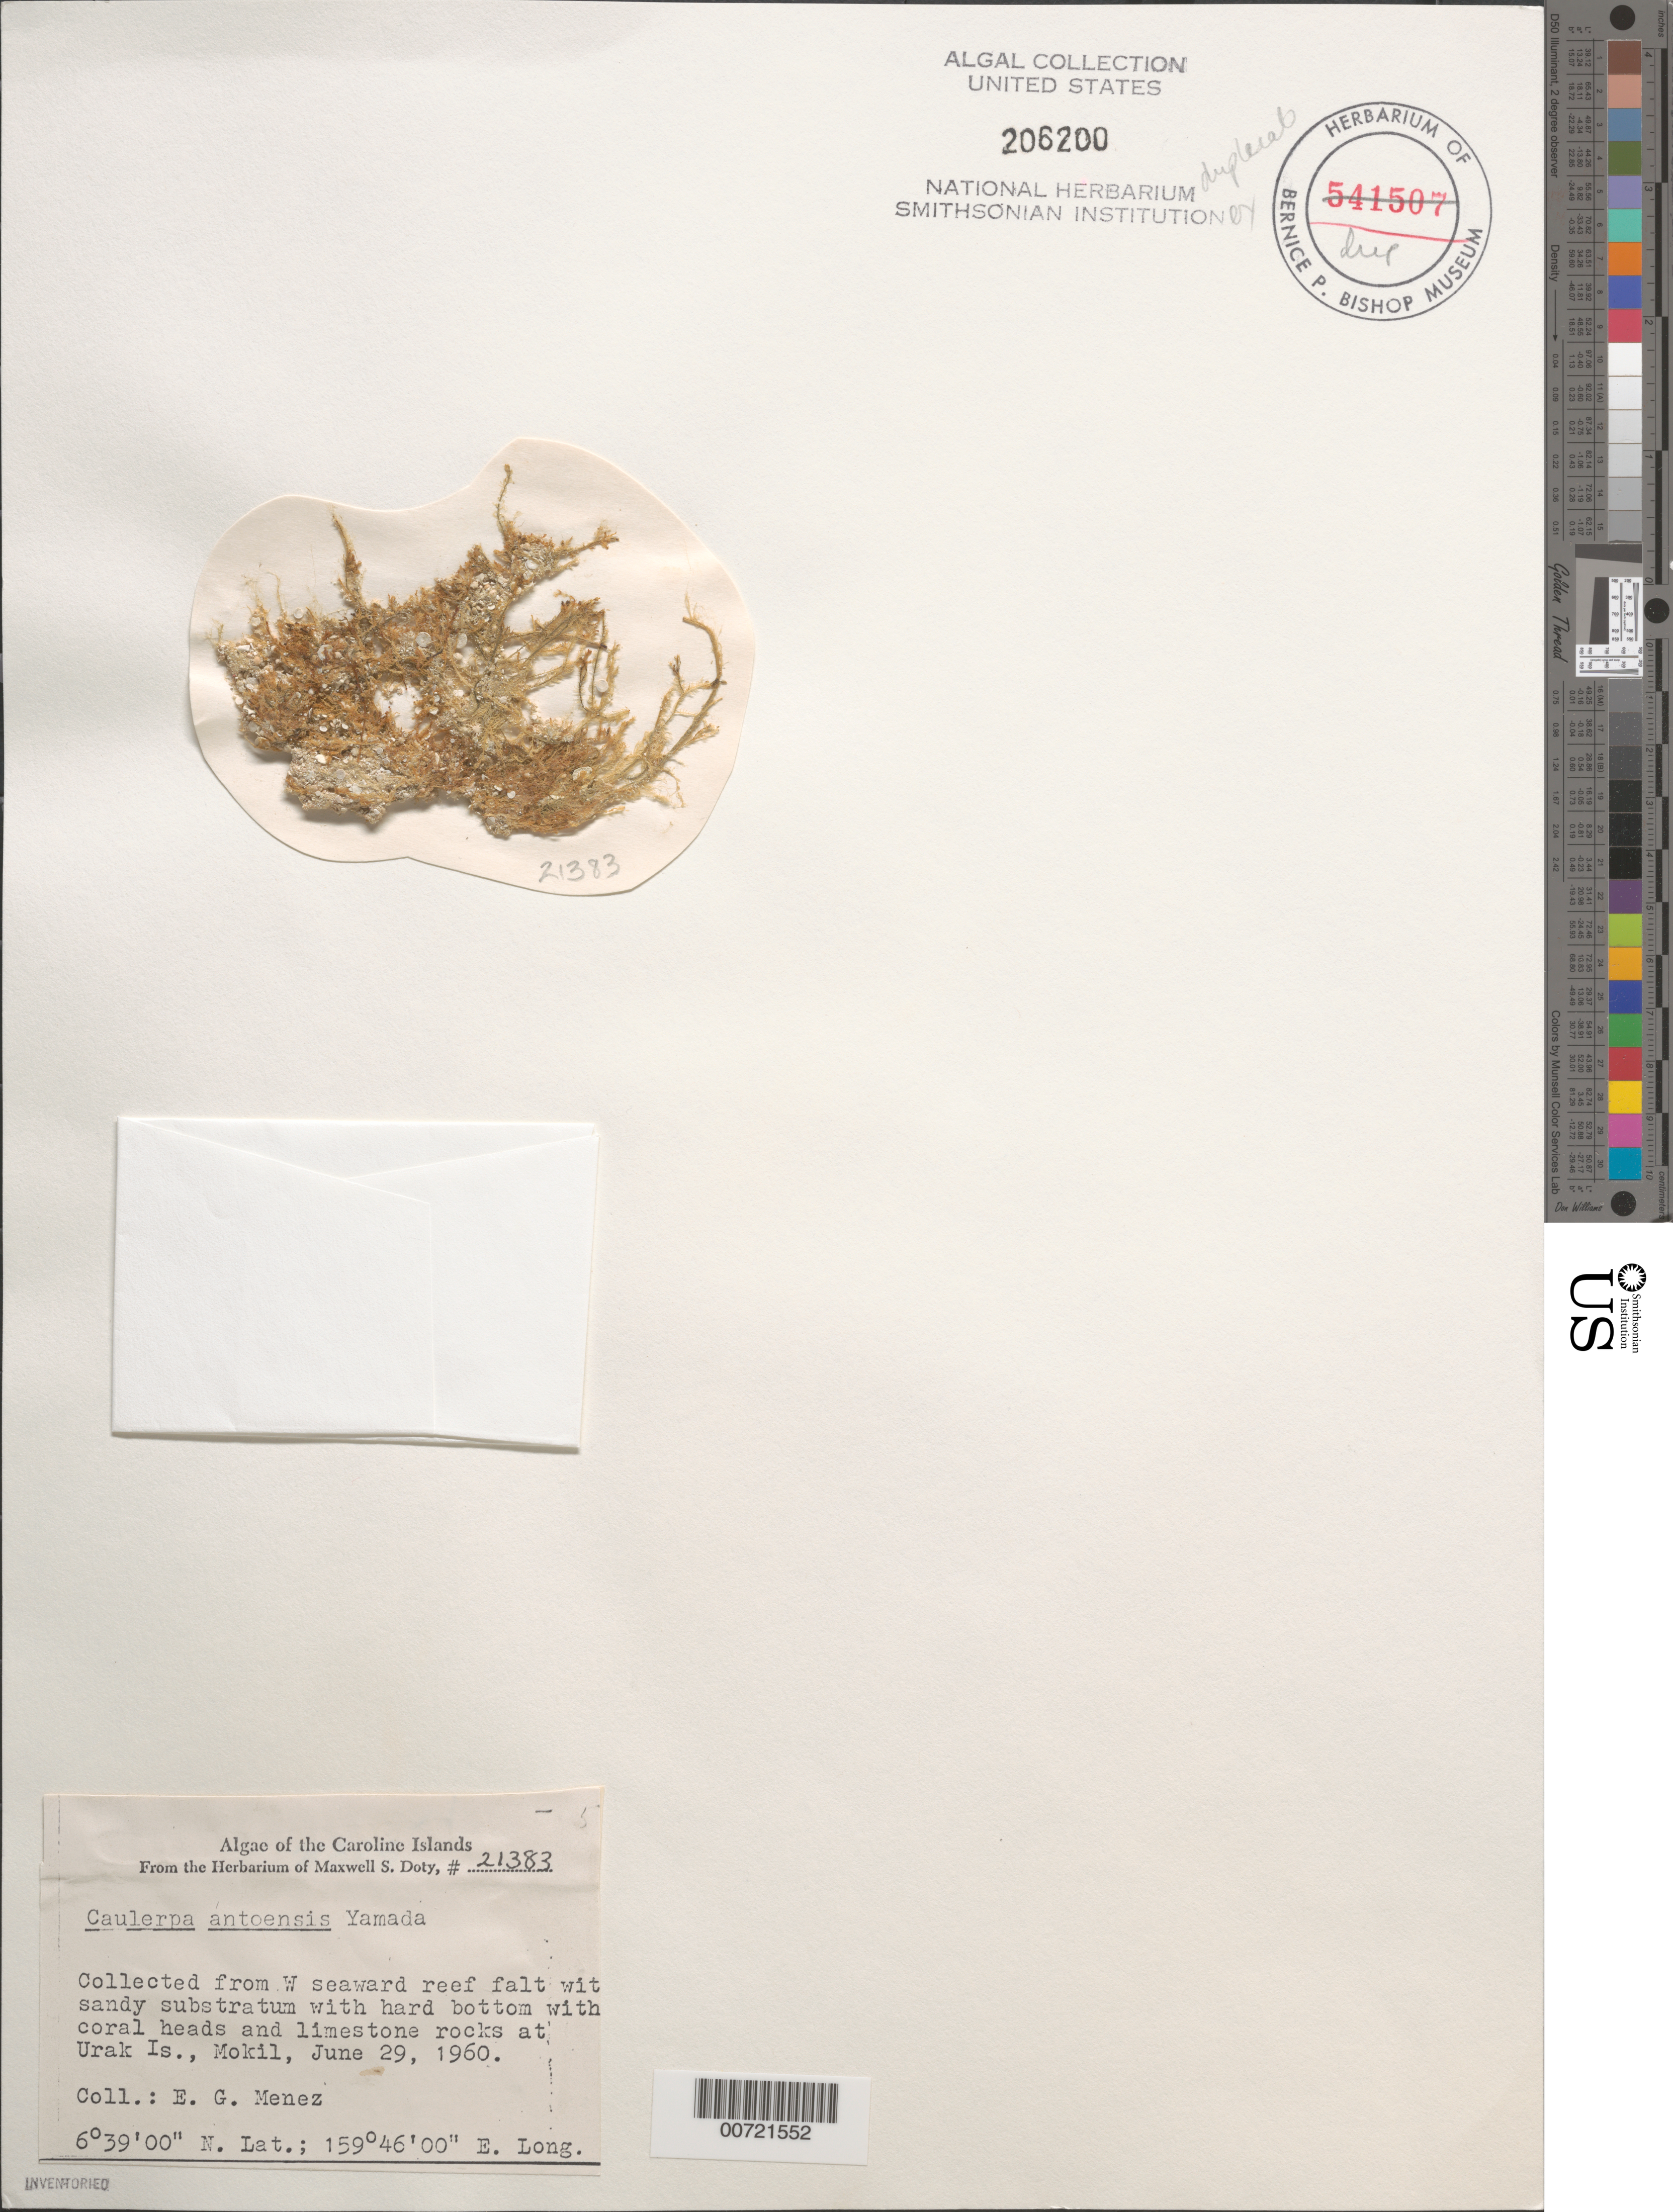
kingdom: Plantae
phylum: Chlorophyta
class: Ulvophyceae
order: Bryopsidales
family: Caulerpaceae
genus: Caulerpa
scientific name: Caulerpa antoensis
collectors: Meñez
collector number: MSD 21383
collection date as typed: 29 Jun 1960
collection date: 1960-06-29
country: Micronesia, Federated States of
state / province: Pohnpei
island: Mwokil (Mokil) Atoll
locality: Urak Islet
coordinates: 6 39' 00" N, 159 46' 00" E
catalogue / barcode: US 206200